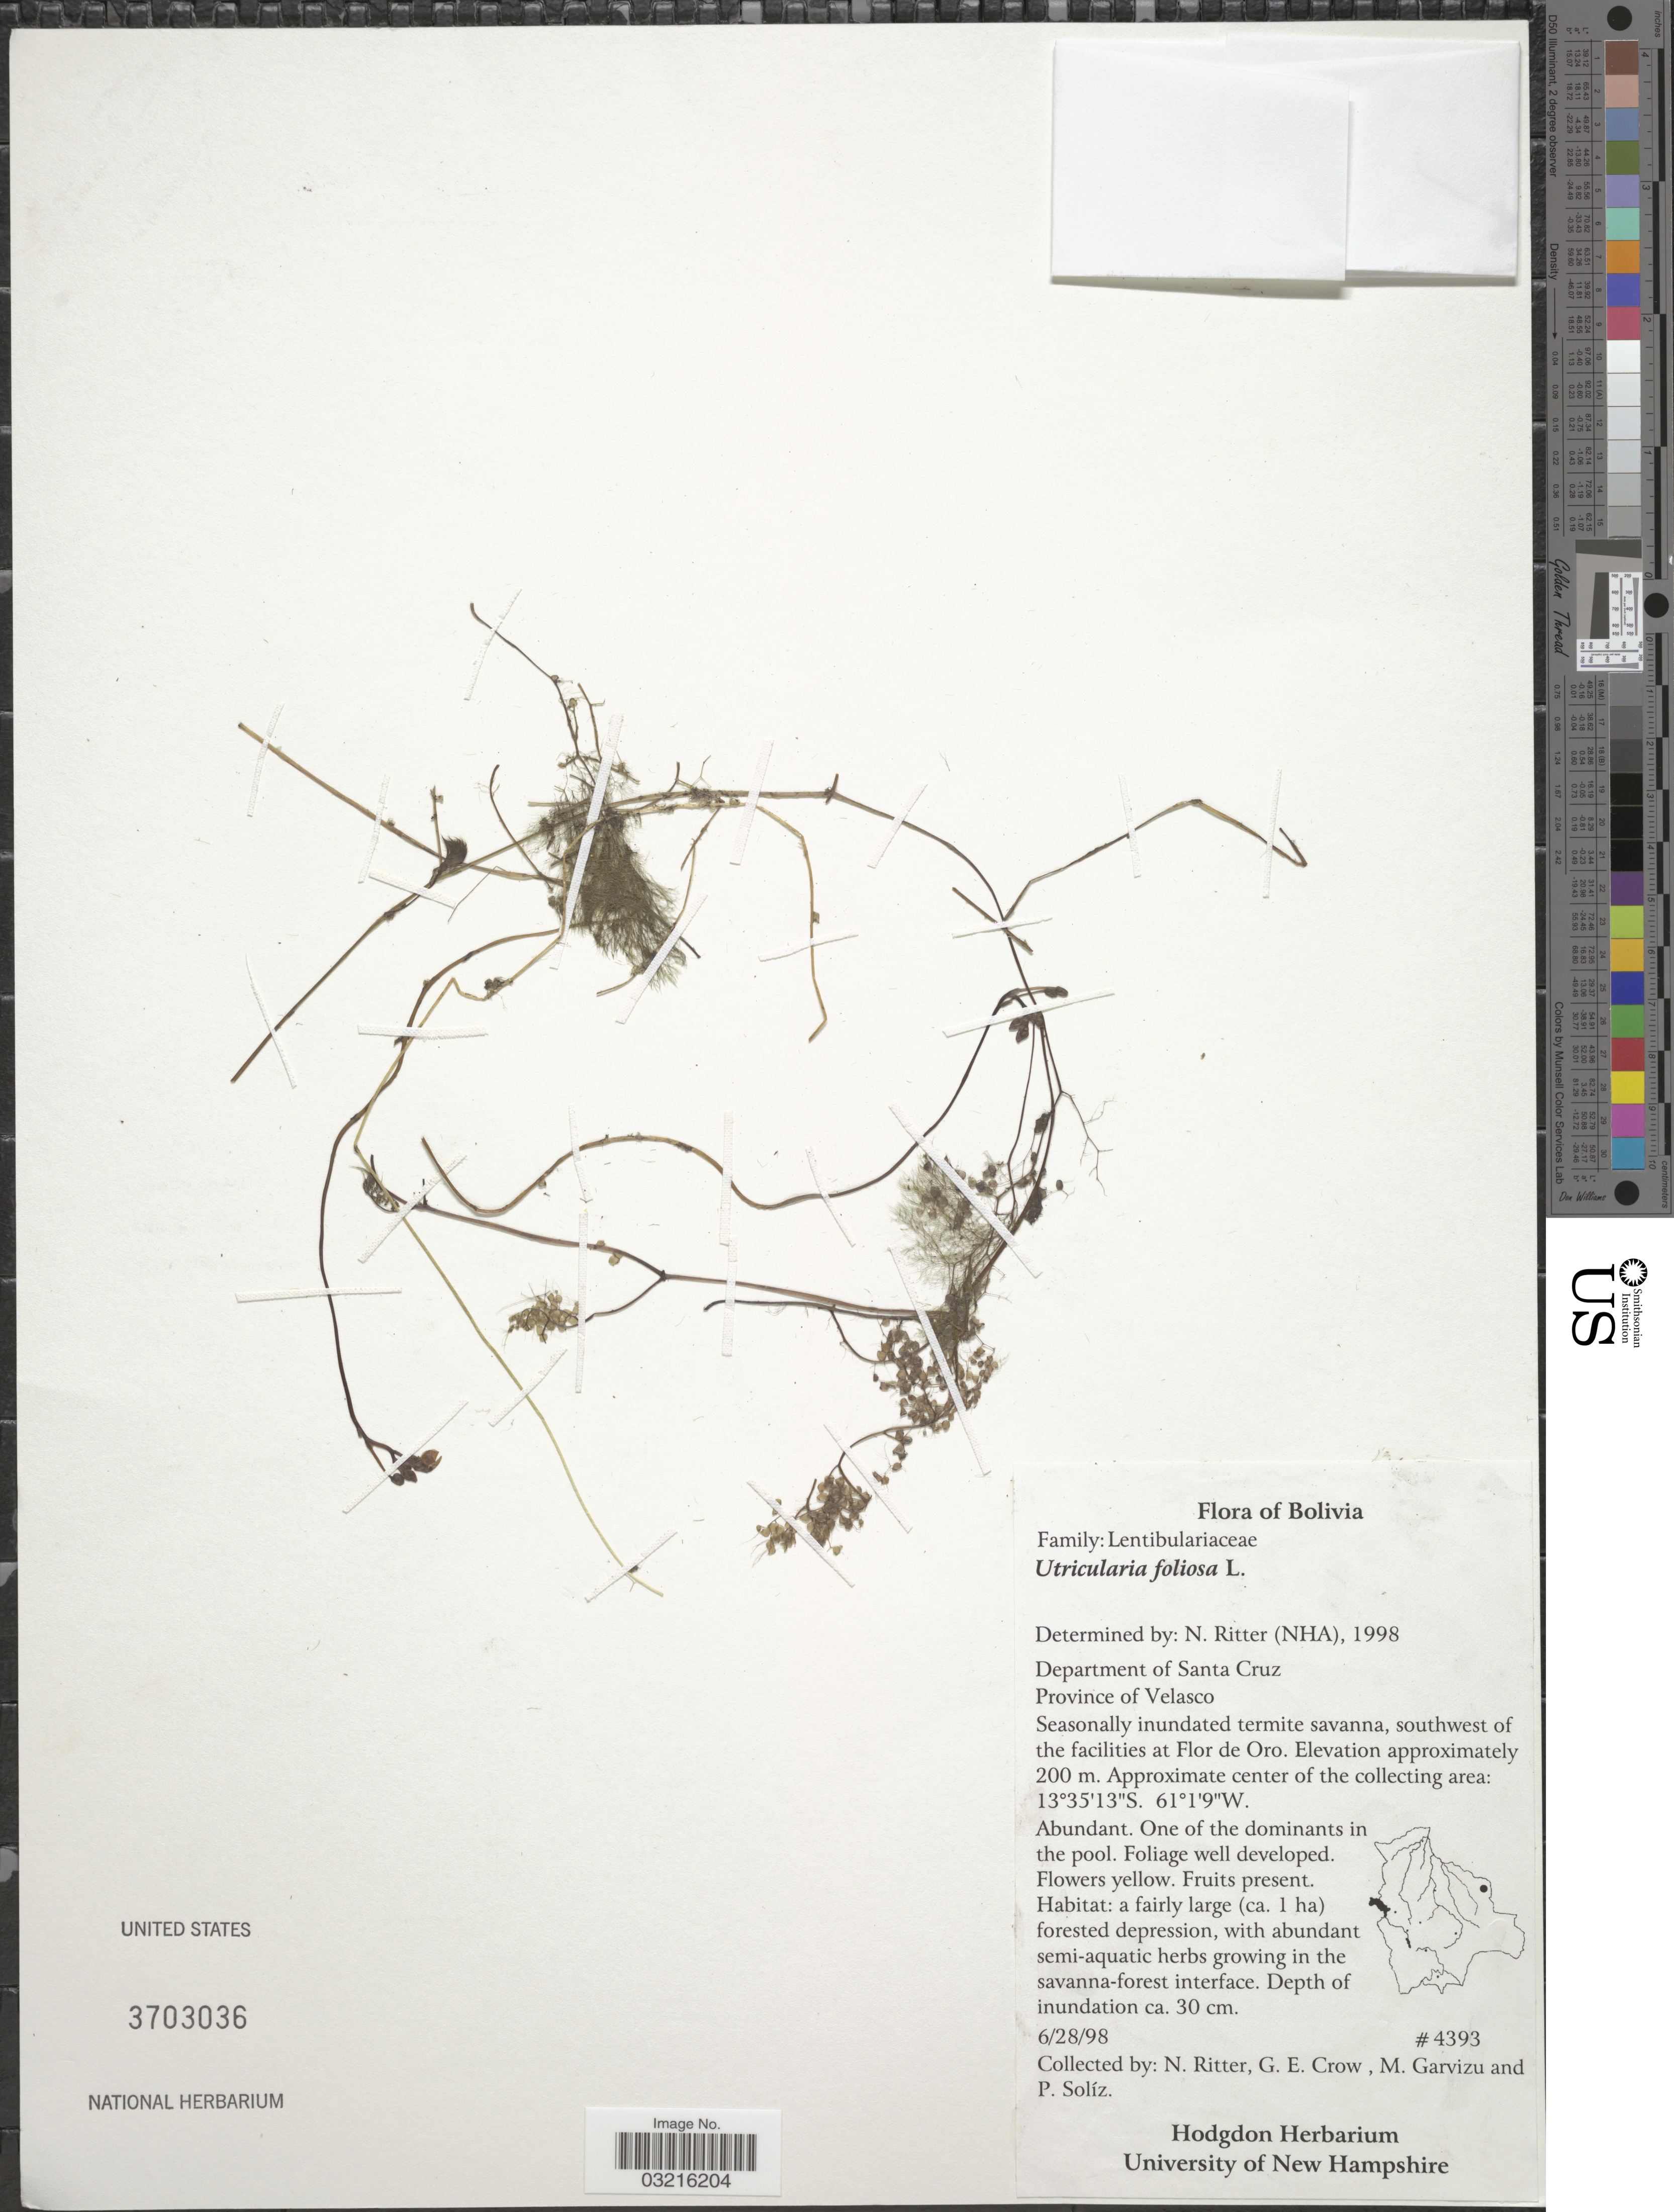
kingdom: Plantae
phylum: Tracheophyta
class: Magnoliopsida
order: Lamiales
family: Lentibulariaceae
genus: Utricularia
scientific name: Utricularia foliosa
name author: L.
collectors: N. Ritter, G. Crow, M. Garvizu & P. Soliz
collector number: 4393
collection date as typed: Transcribed d/m/y: 28/6/98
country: Bolivia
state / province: Santa Cruz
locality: Department of Santa Cruz. Province of Velasco. Southwest of the facilities at Flor de Oro.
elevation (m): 200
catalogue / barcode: US 3703036